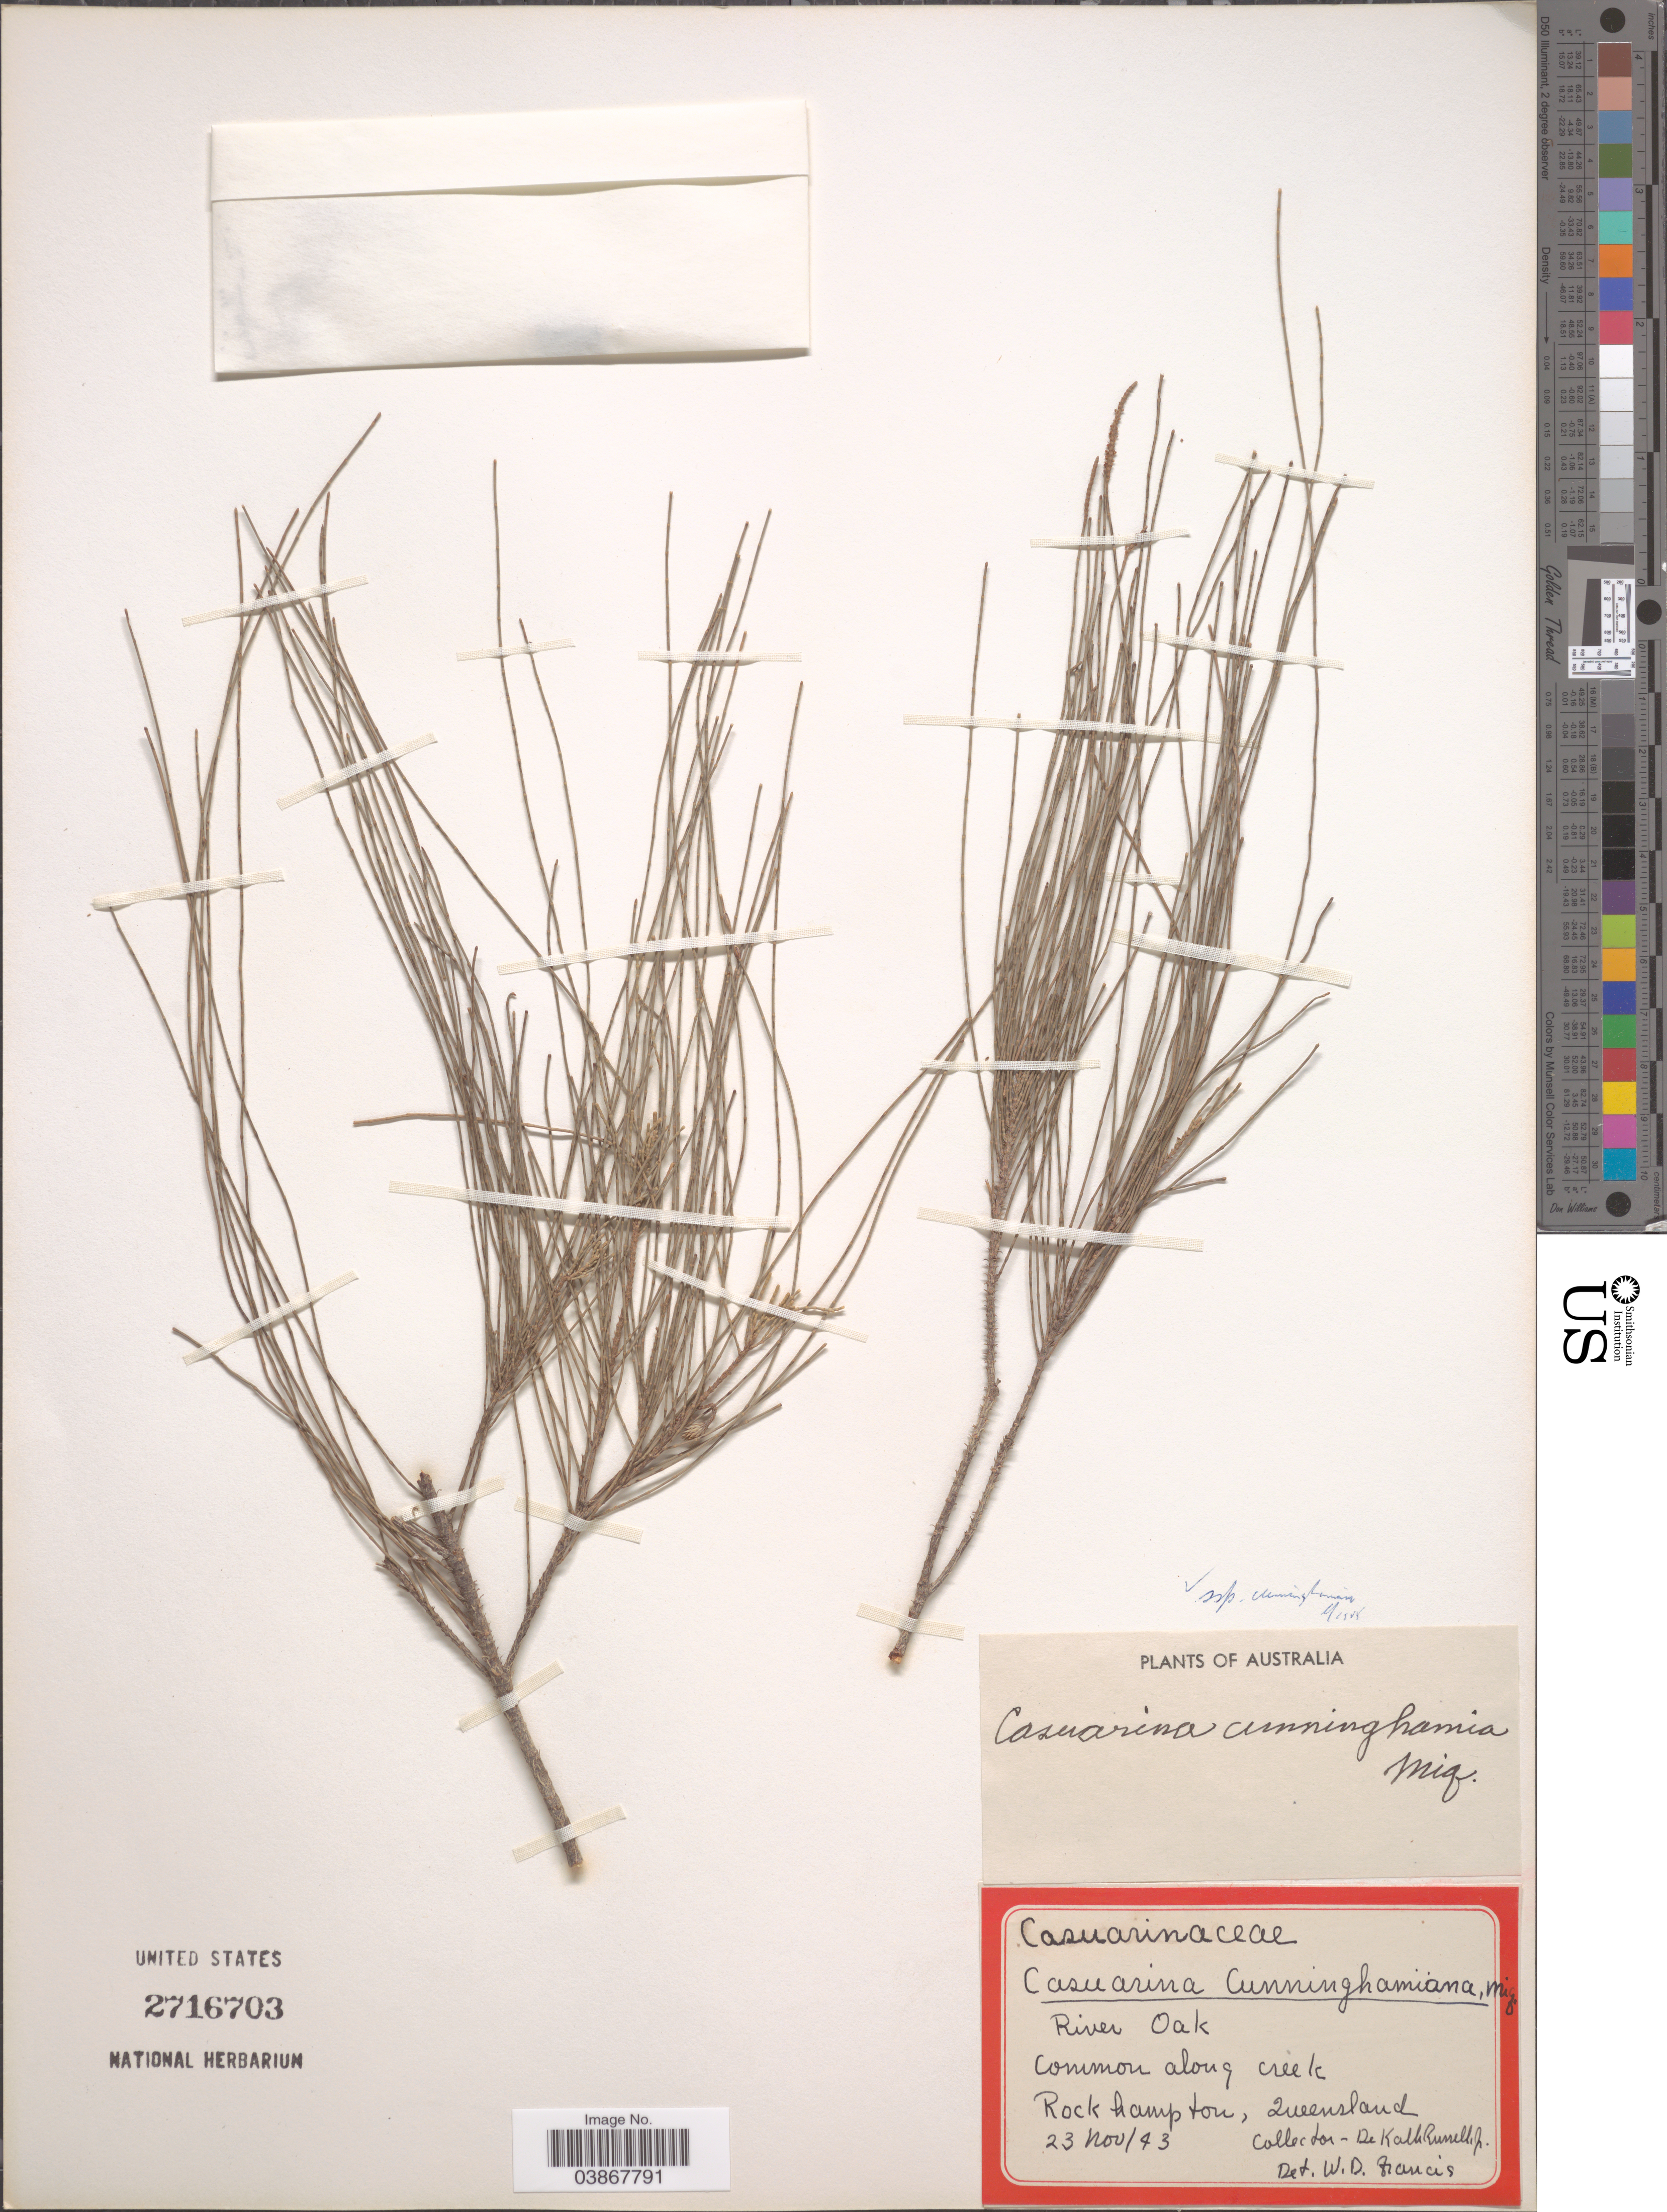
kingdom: Plantae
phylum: Tracheophyta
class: Magnoliopsida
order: Fagales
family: Casuarinaceae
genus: Casuarina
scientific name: Casuarina cunninghamiana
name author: Miq.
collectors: D. K. Russell Jr.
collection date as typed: Transcribed d/m/y: 23/11/43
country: Australia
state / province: Queensland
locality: River Oak, common along creek. Rock Hampton.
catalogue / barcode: US 2716703